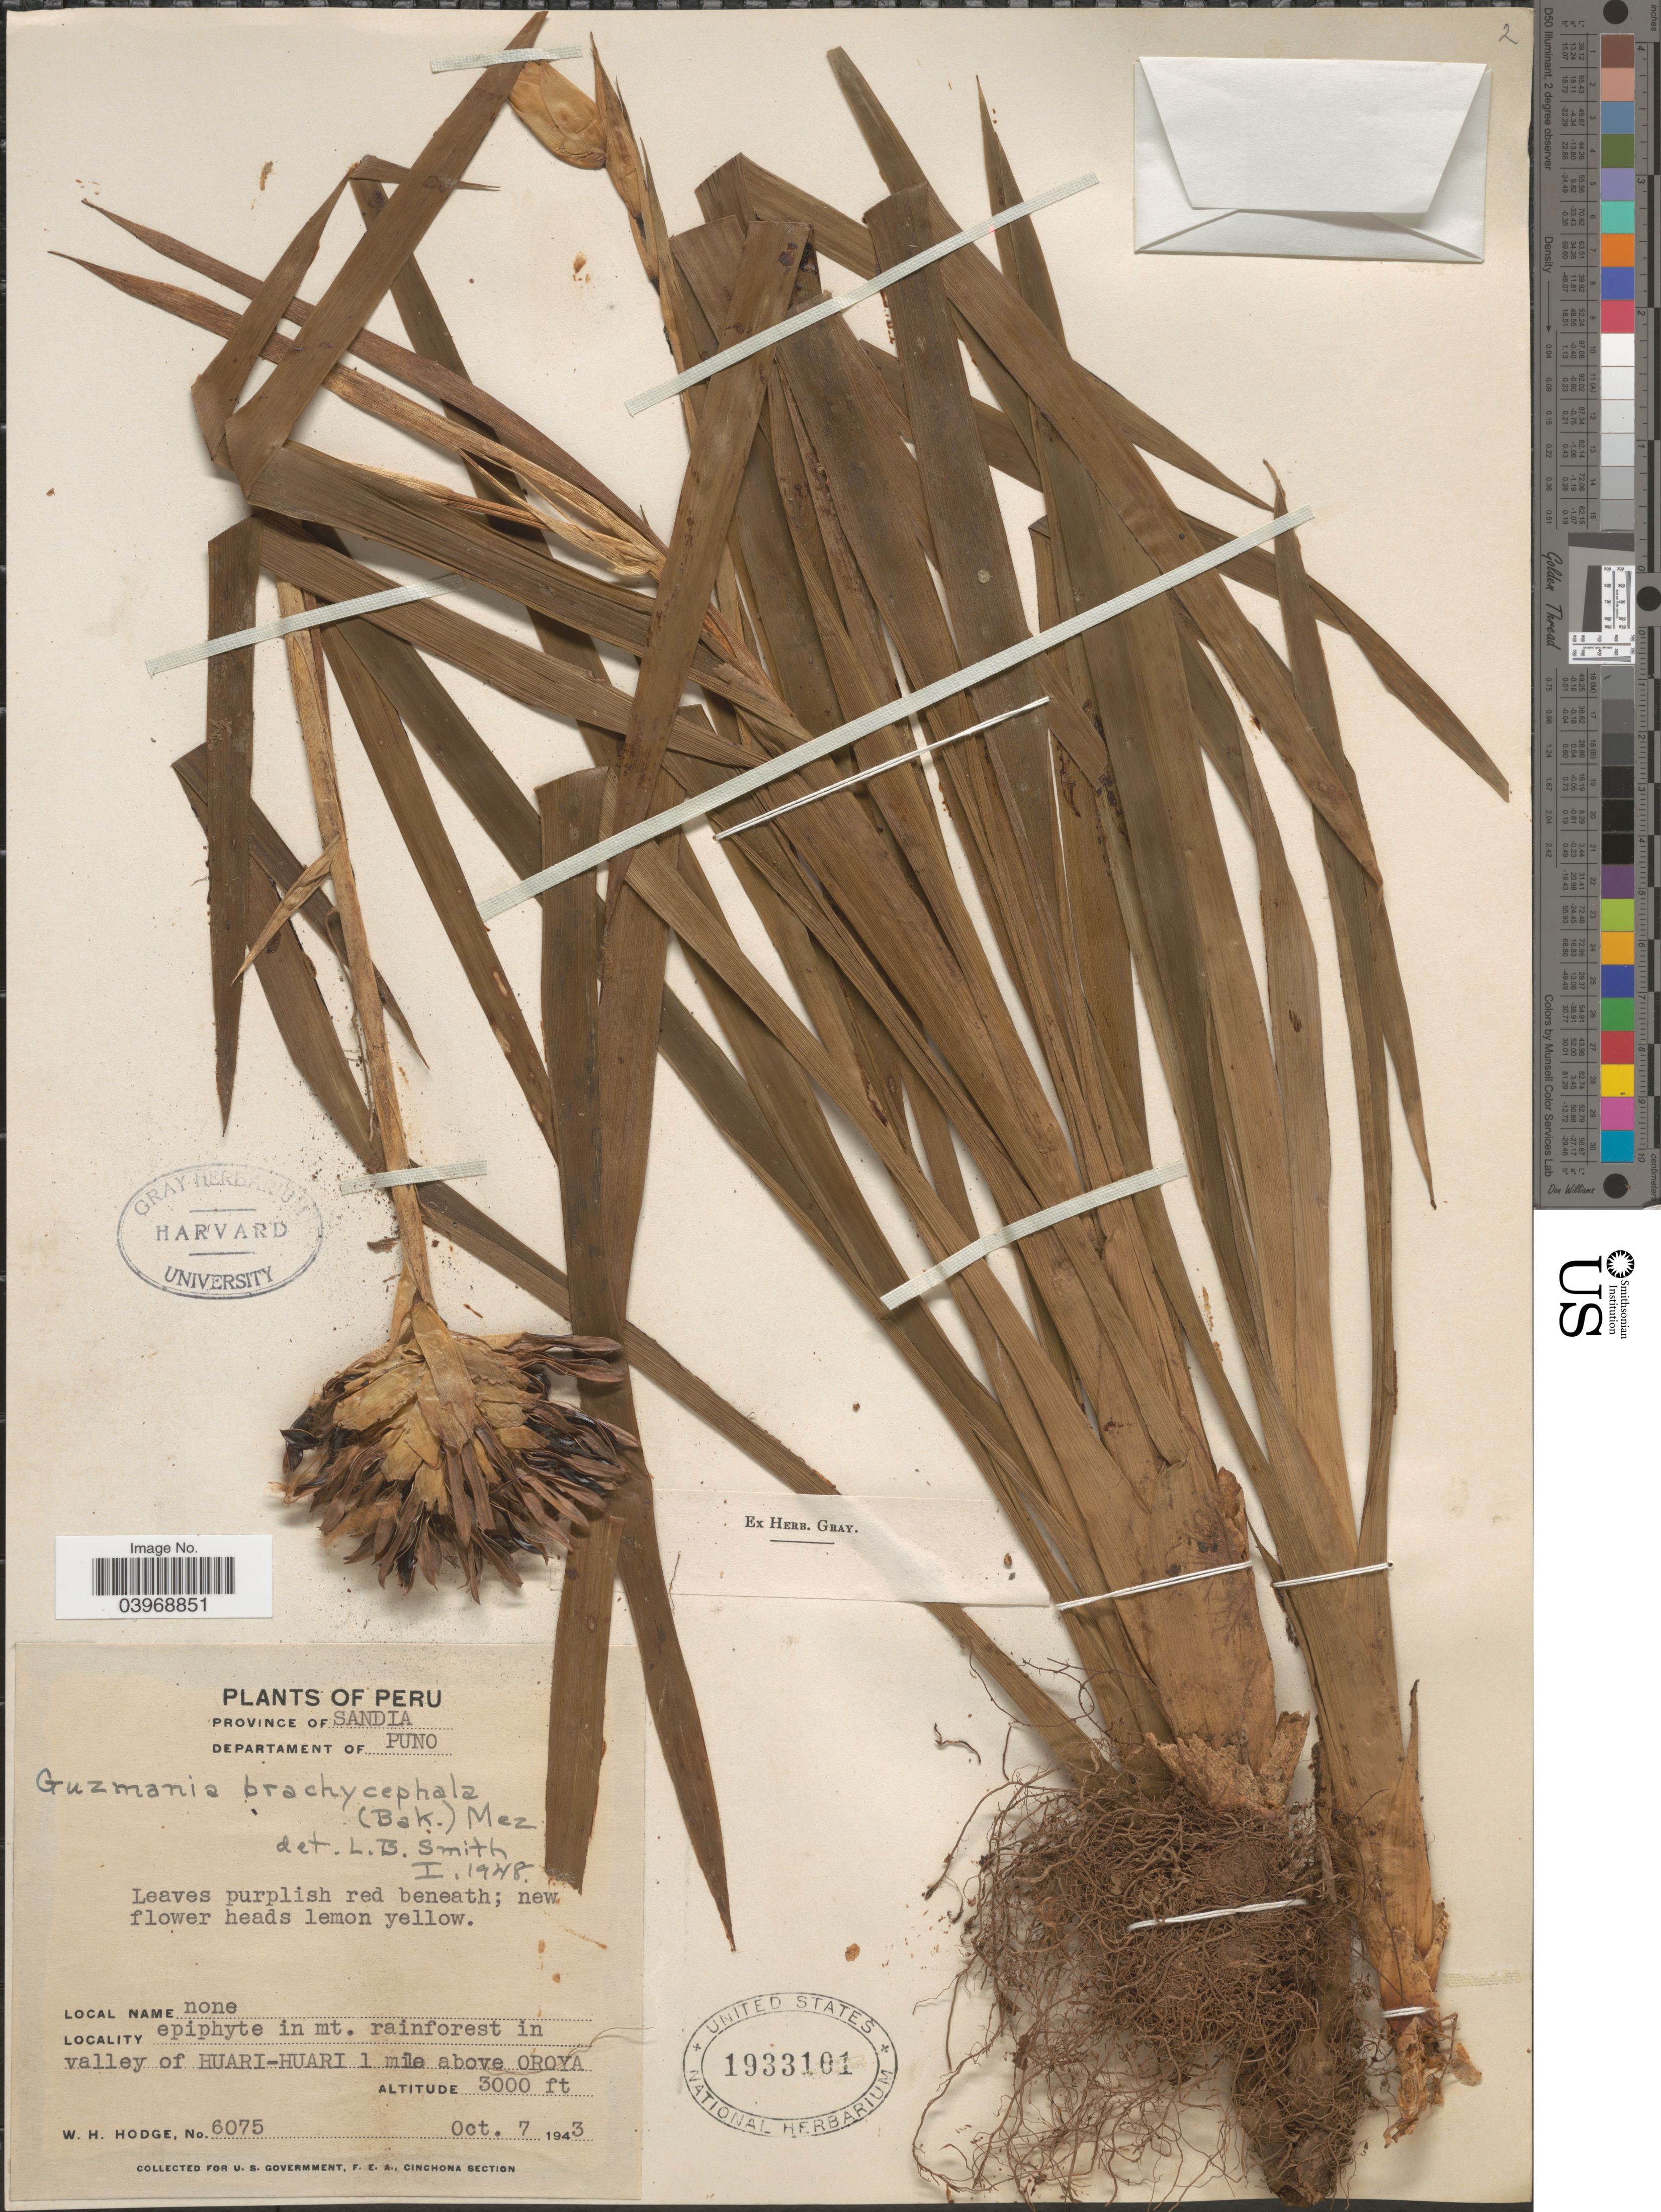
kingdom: Plantae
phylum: Tracheophyta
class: Liliopsida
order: Poales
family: Bromeliaceae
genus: Guzmania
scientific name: Guzmania strobilantha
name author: (Ruiz & Pav.) Mez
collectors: W. Hodge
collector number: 6075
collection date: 1943-10-07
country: Peru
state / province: Puno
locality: Province of Sandia. Departament of Puno. In mt. rainforest in valley of Huari-Huari 1 mile above Oroya.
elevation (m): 914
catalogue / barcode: US 1933101